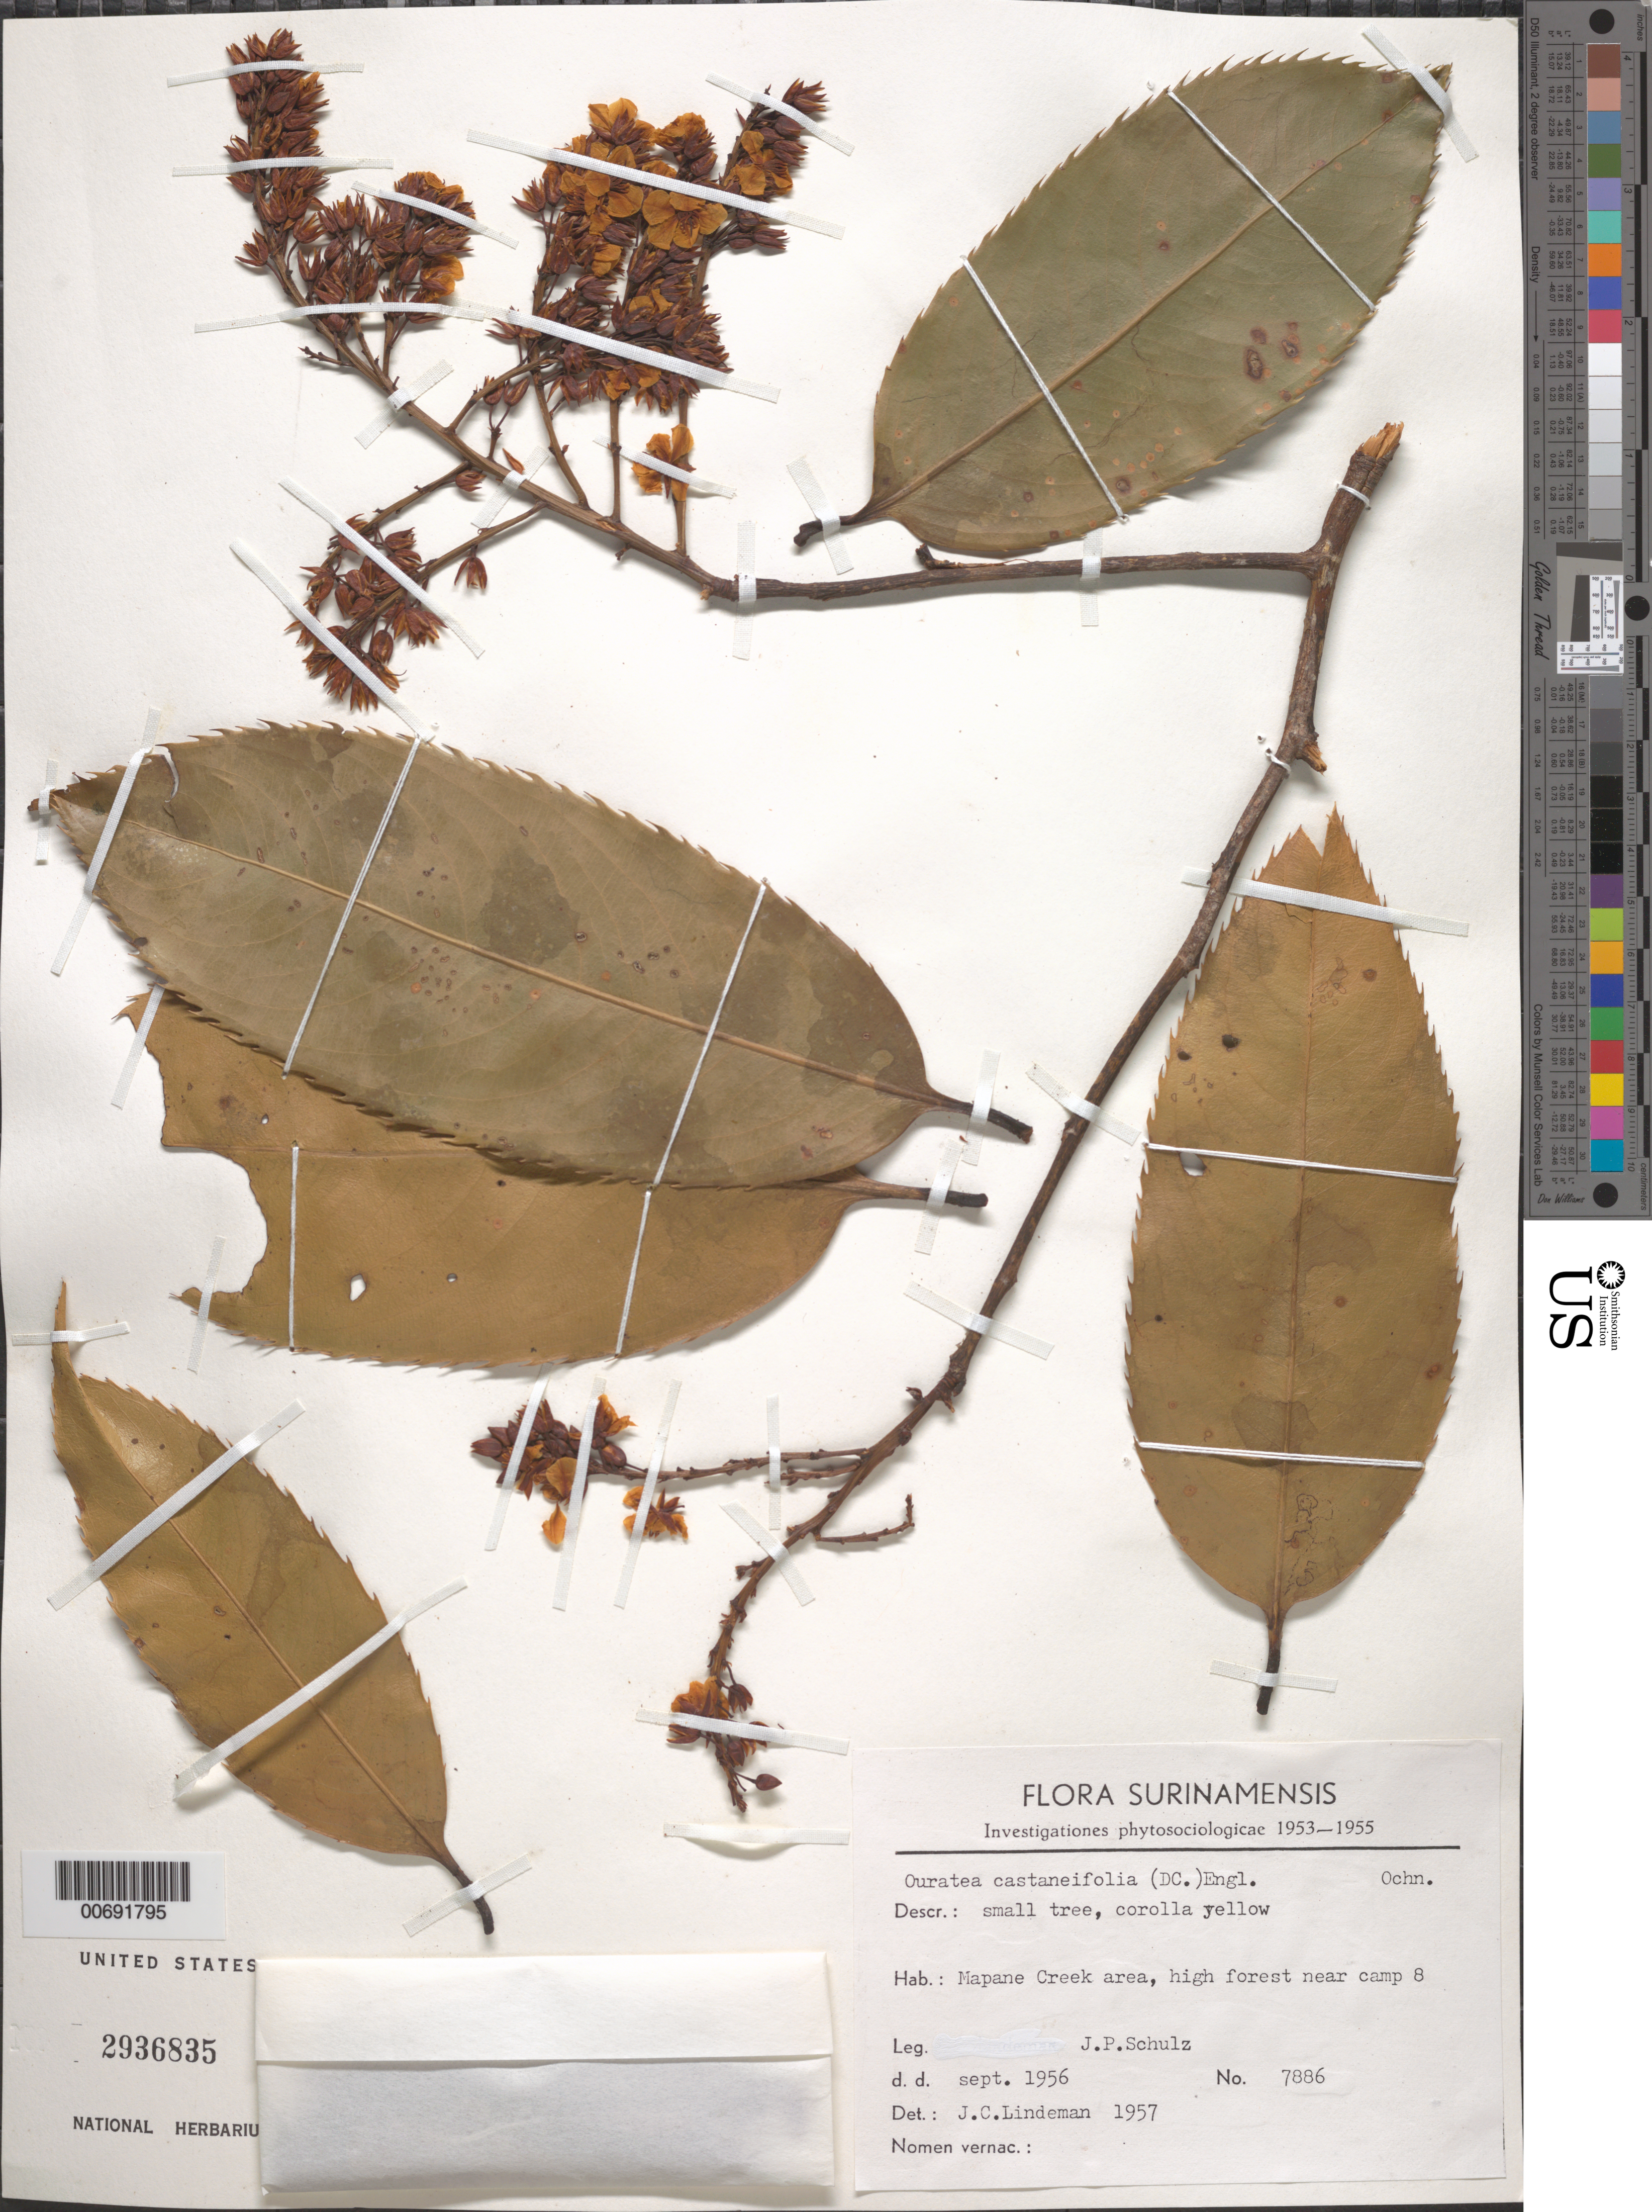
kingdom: Plantae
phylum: Tracheophyta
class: Magnoliopsida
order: Malpighiales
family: Ochnaceae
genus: Ouratea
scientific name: Ouratea castaneifolia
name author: (DC.) Engl.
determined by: Lindeman, J. C.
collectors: J. P. Schulz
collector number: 7886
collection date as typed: Sep-56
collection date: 1956-09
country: Suriname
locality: Mapane Kreek, near camp 8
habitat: High forest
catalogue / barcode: US 2936835